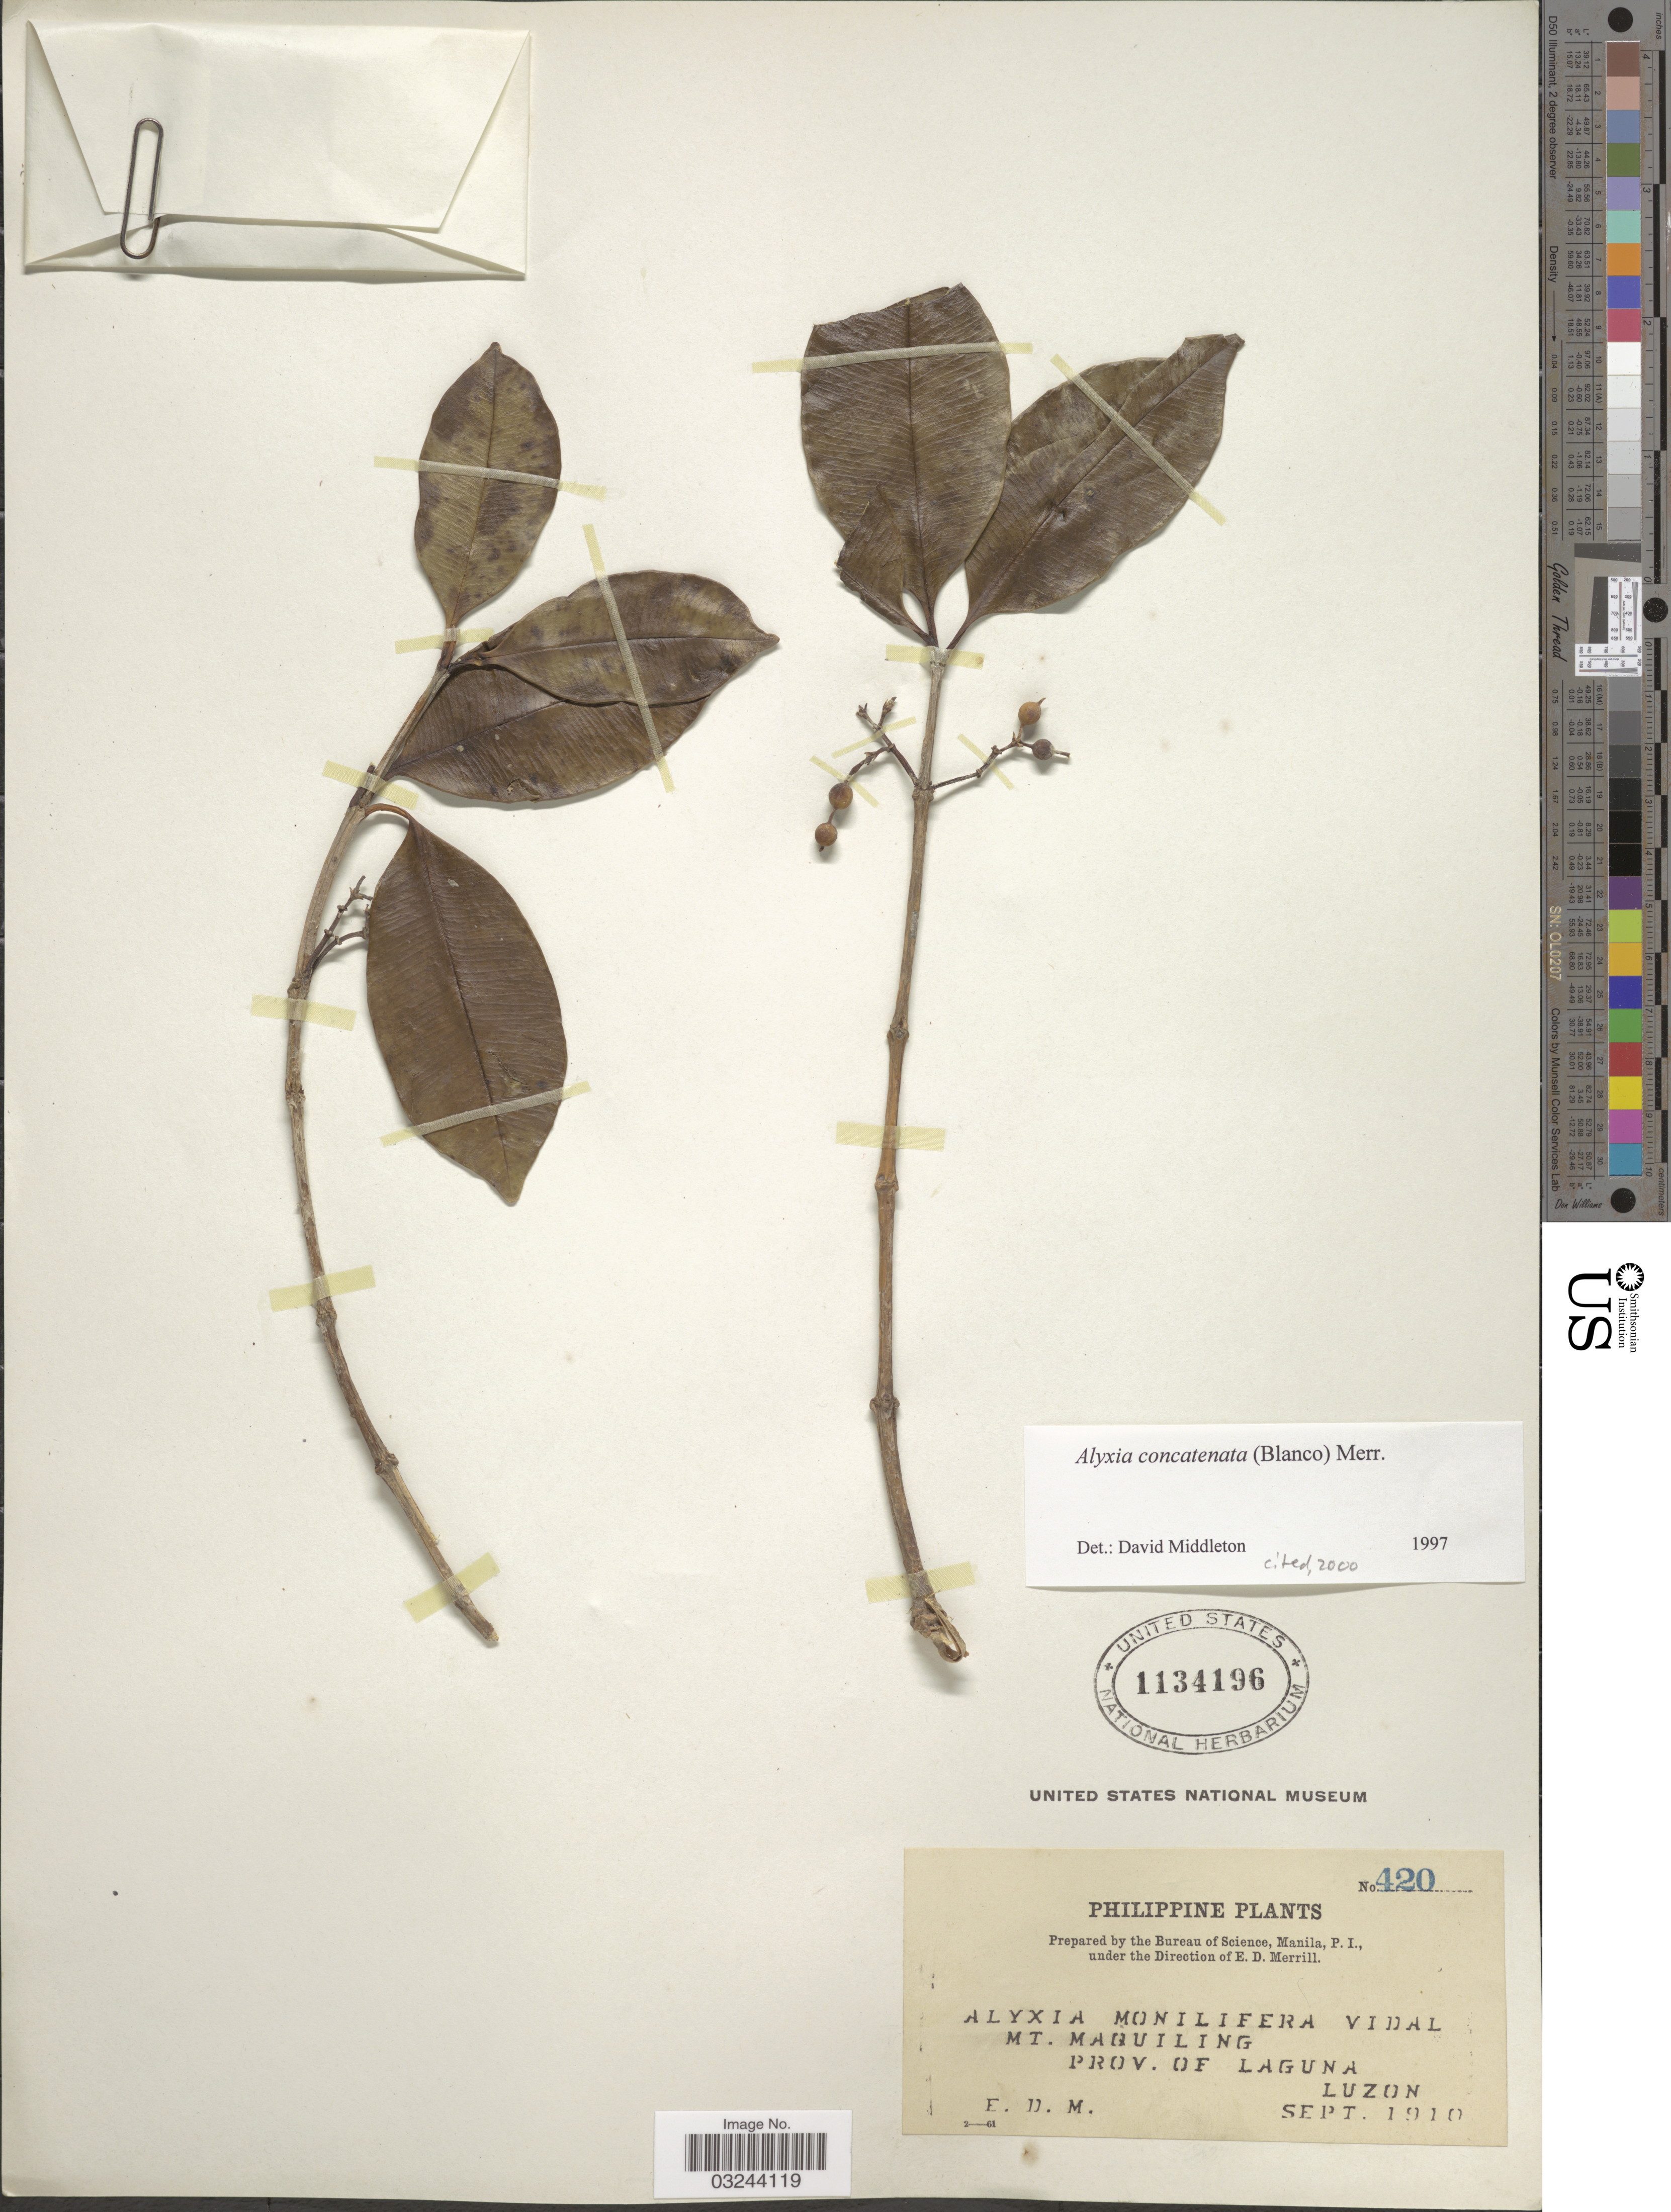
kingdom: Plantae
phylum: Tracheophyta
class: Magnoliopsida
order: Gentianales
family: Apocynaceae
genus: Alyxia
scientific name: Alyxia concatenata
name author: (Blanco) Merr.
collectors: E. D. Merrill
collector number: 420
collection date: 1910-09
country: Philippines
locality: Mt. Maquiling, Prov. of Laguna, Luzon.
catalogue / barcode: US 1134196